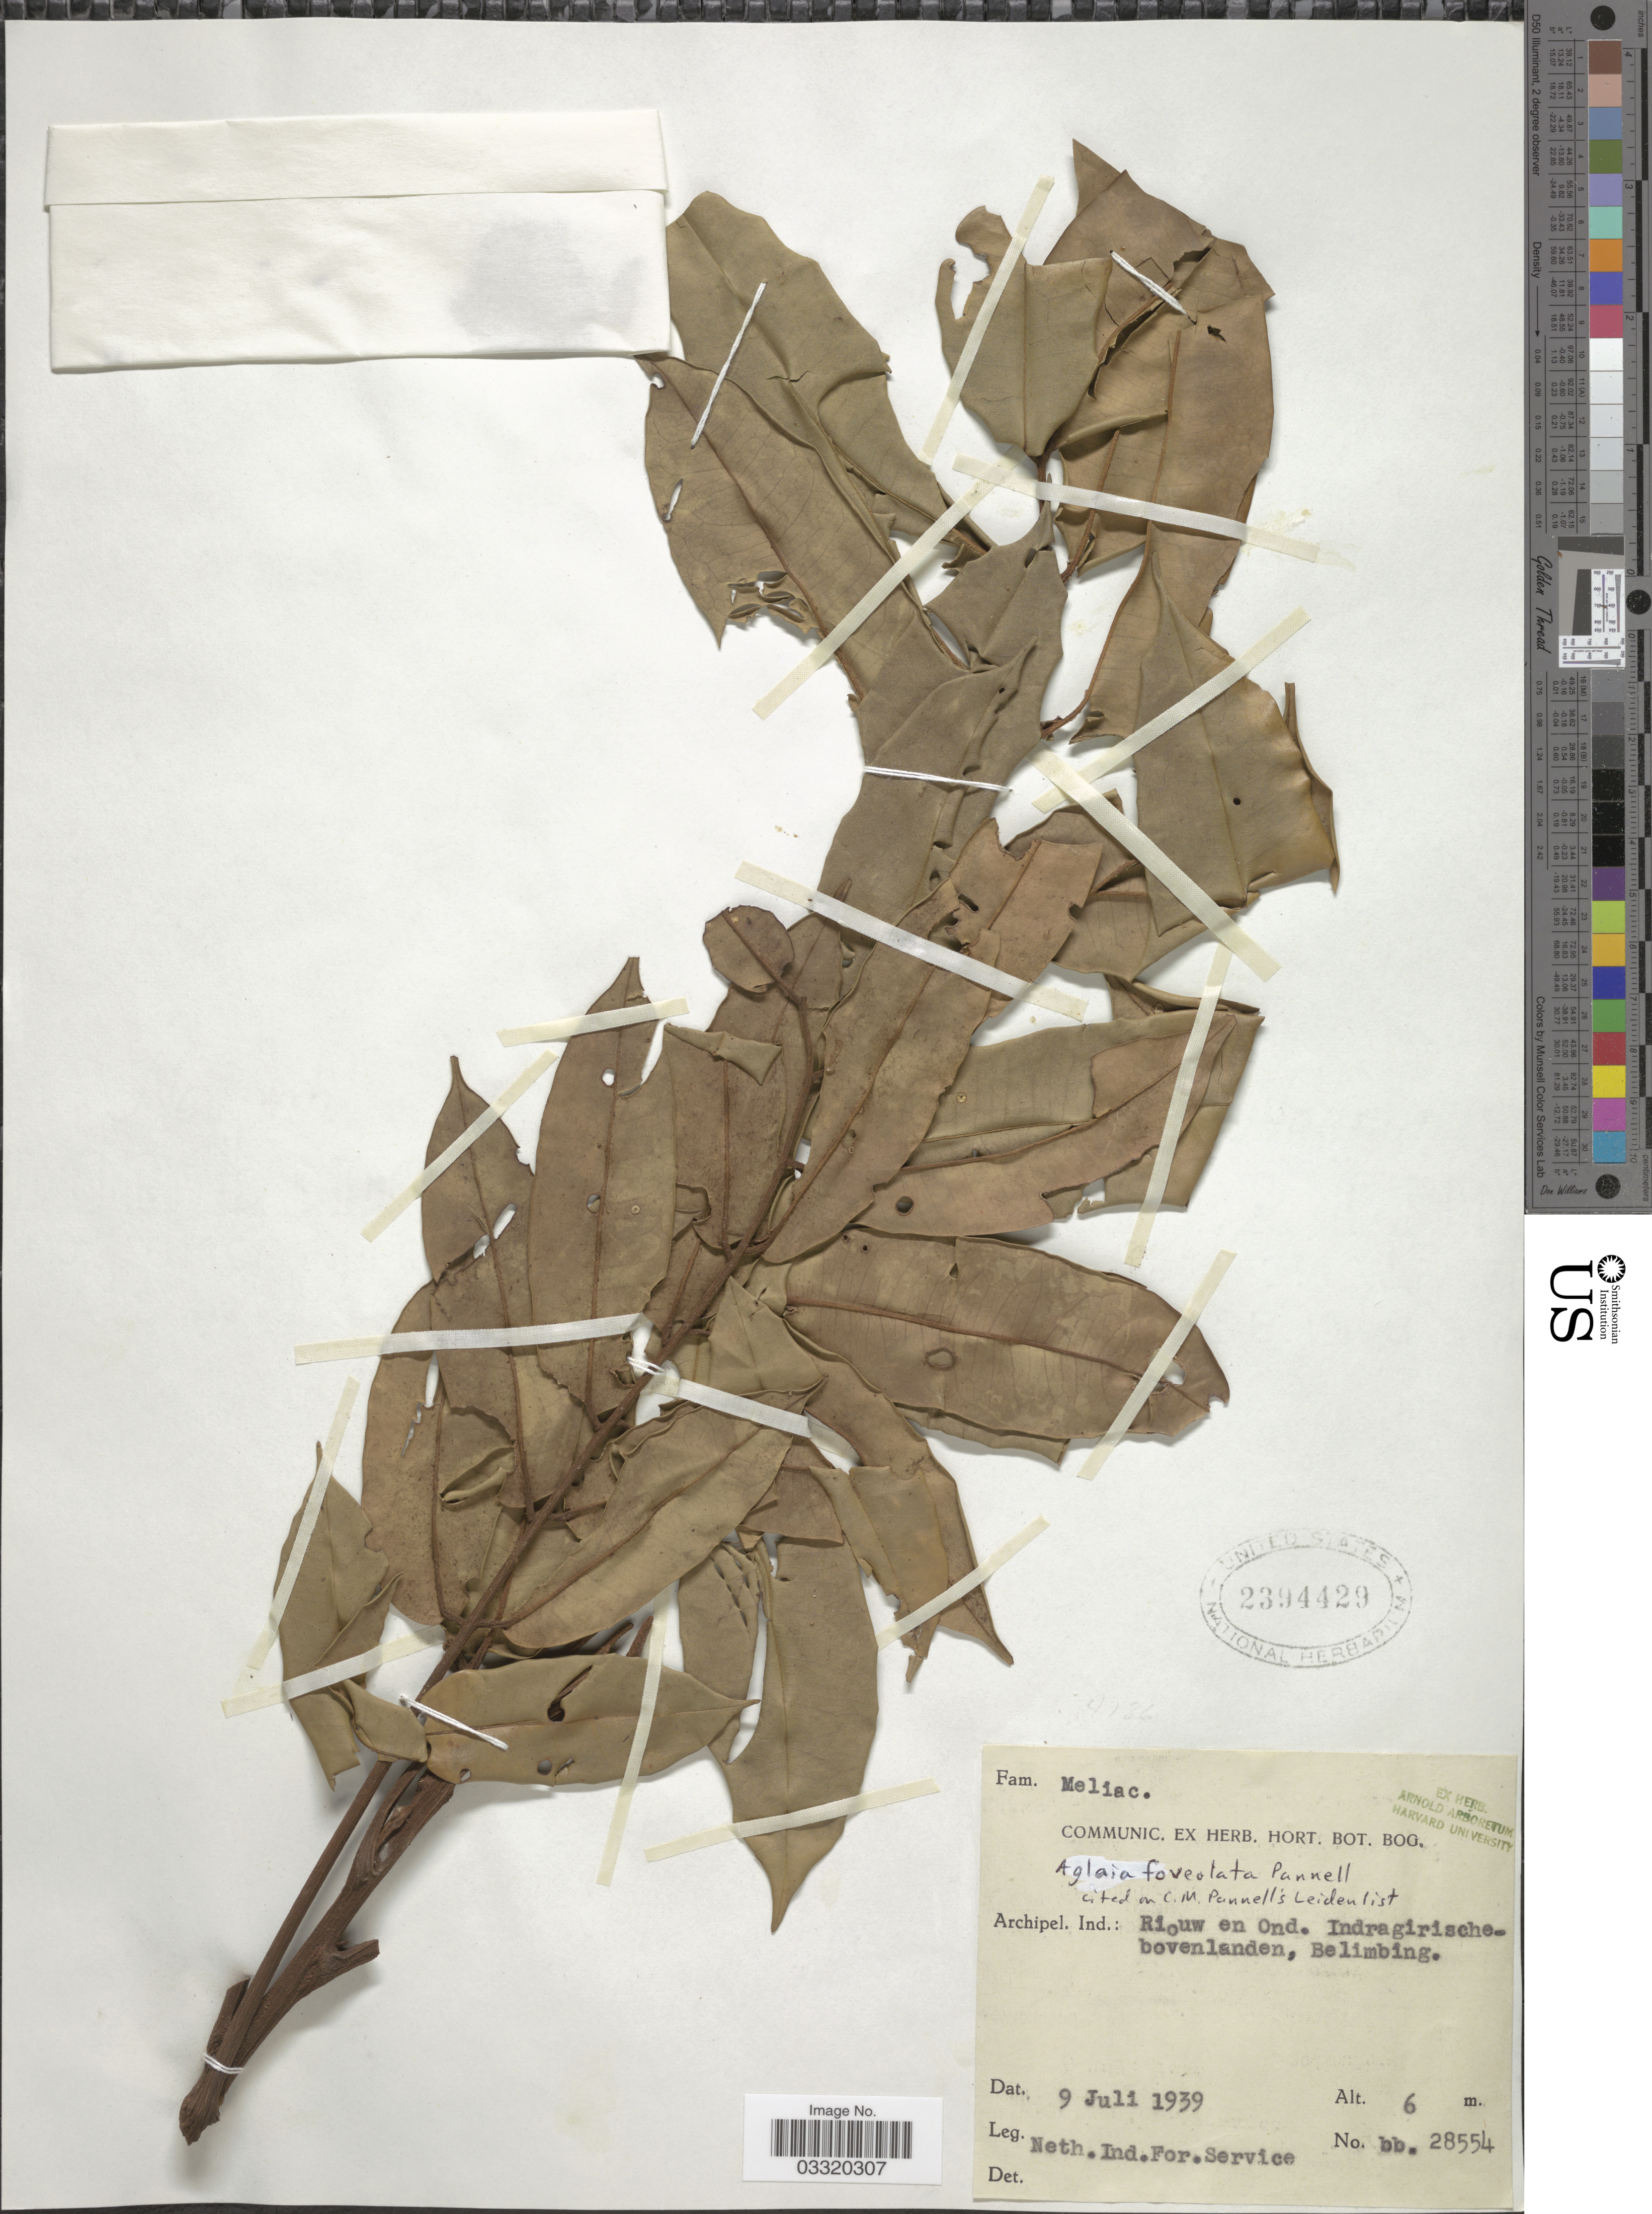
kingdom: Plantae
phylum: Tracheophyta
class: Magnoliopsida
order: Sapindales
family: Meliaceae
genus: Aglaia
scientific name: Aglaia foveolata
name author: Pannell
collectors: Neth. Ind. For. Service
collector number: bb. 28554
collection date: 1939-07-09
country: Malaysia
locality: Archipel. Ind.: Riouw en Ond. Indragirischebovenlanden, Belimbing.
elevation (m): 6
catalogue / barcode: US 2394429